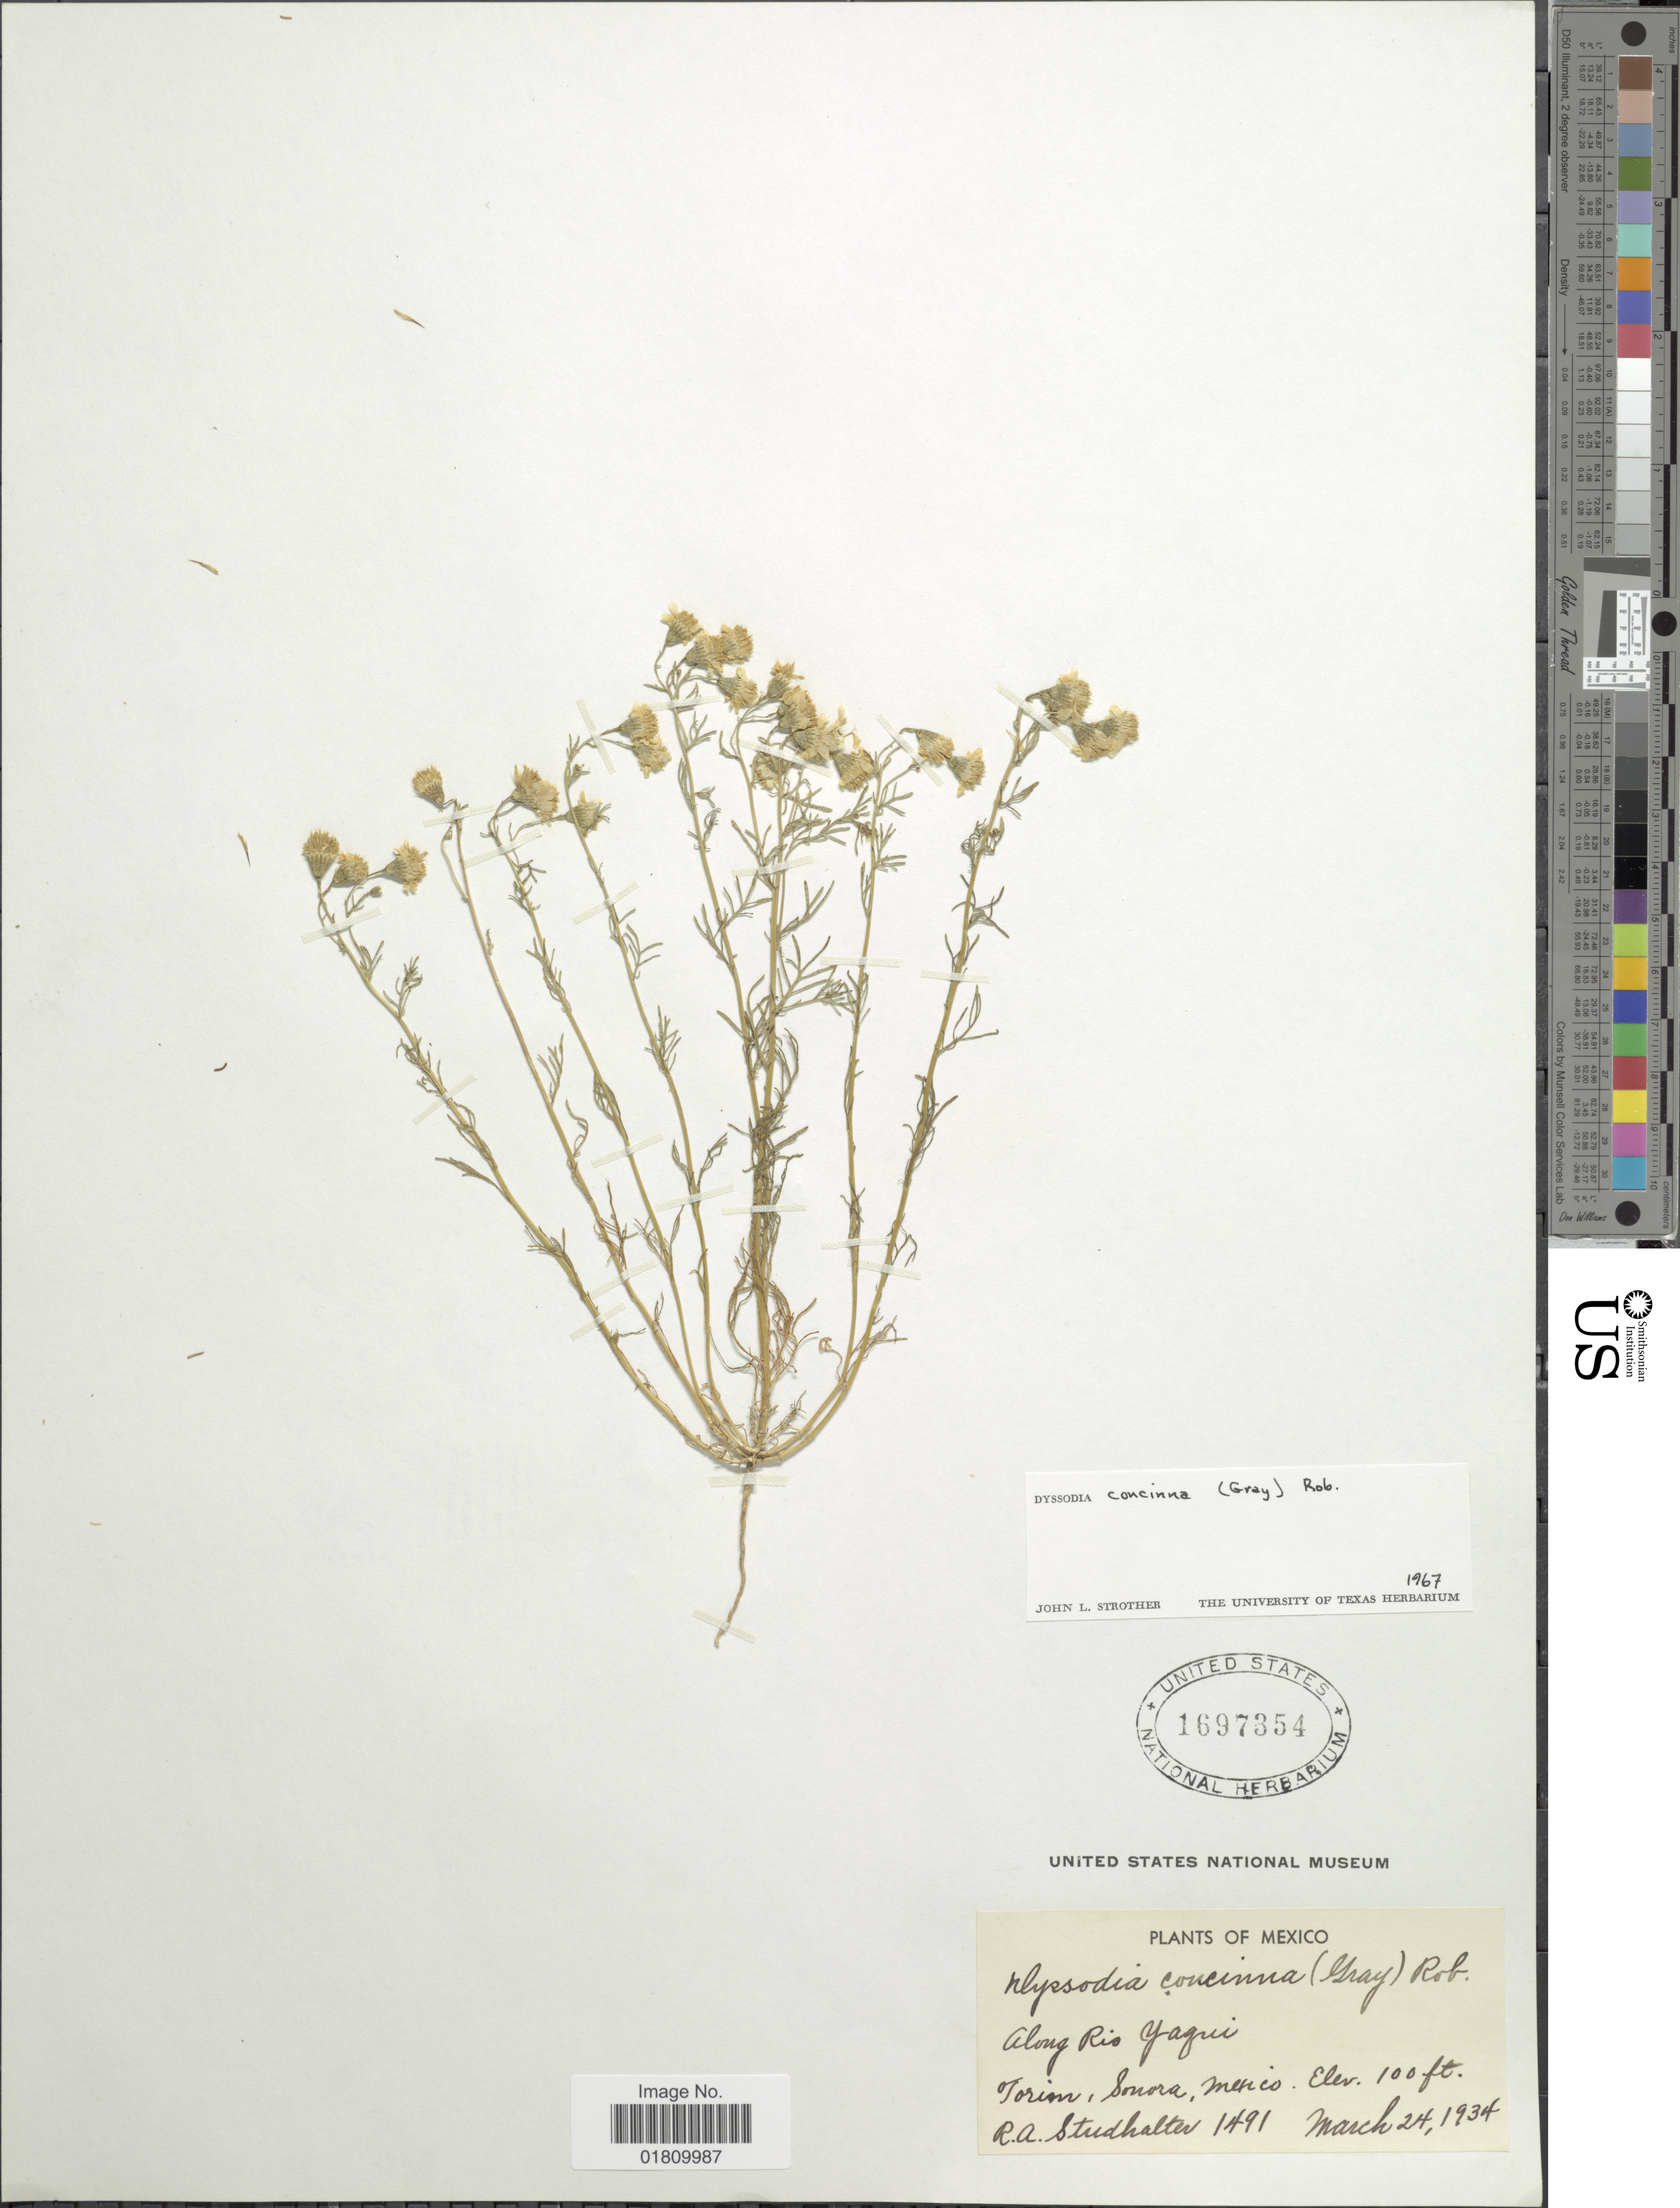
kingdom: Plantae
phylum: Tracheophyta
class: Magnoliopsida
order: Asterales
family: Asteraceae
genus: Thymophylla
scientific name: Thymophylla concinna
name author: (A. Gray) Strother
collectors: R. Studhalter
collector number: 1491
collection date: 1934-03-24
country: Mexico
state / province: Sonora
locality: Along Rio yagui, Torian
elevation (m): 30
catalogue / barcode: US 1697354